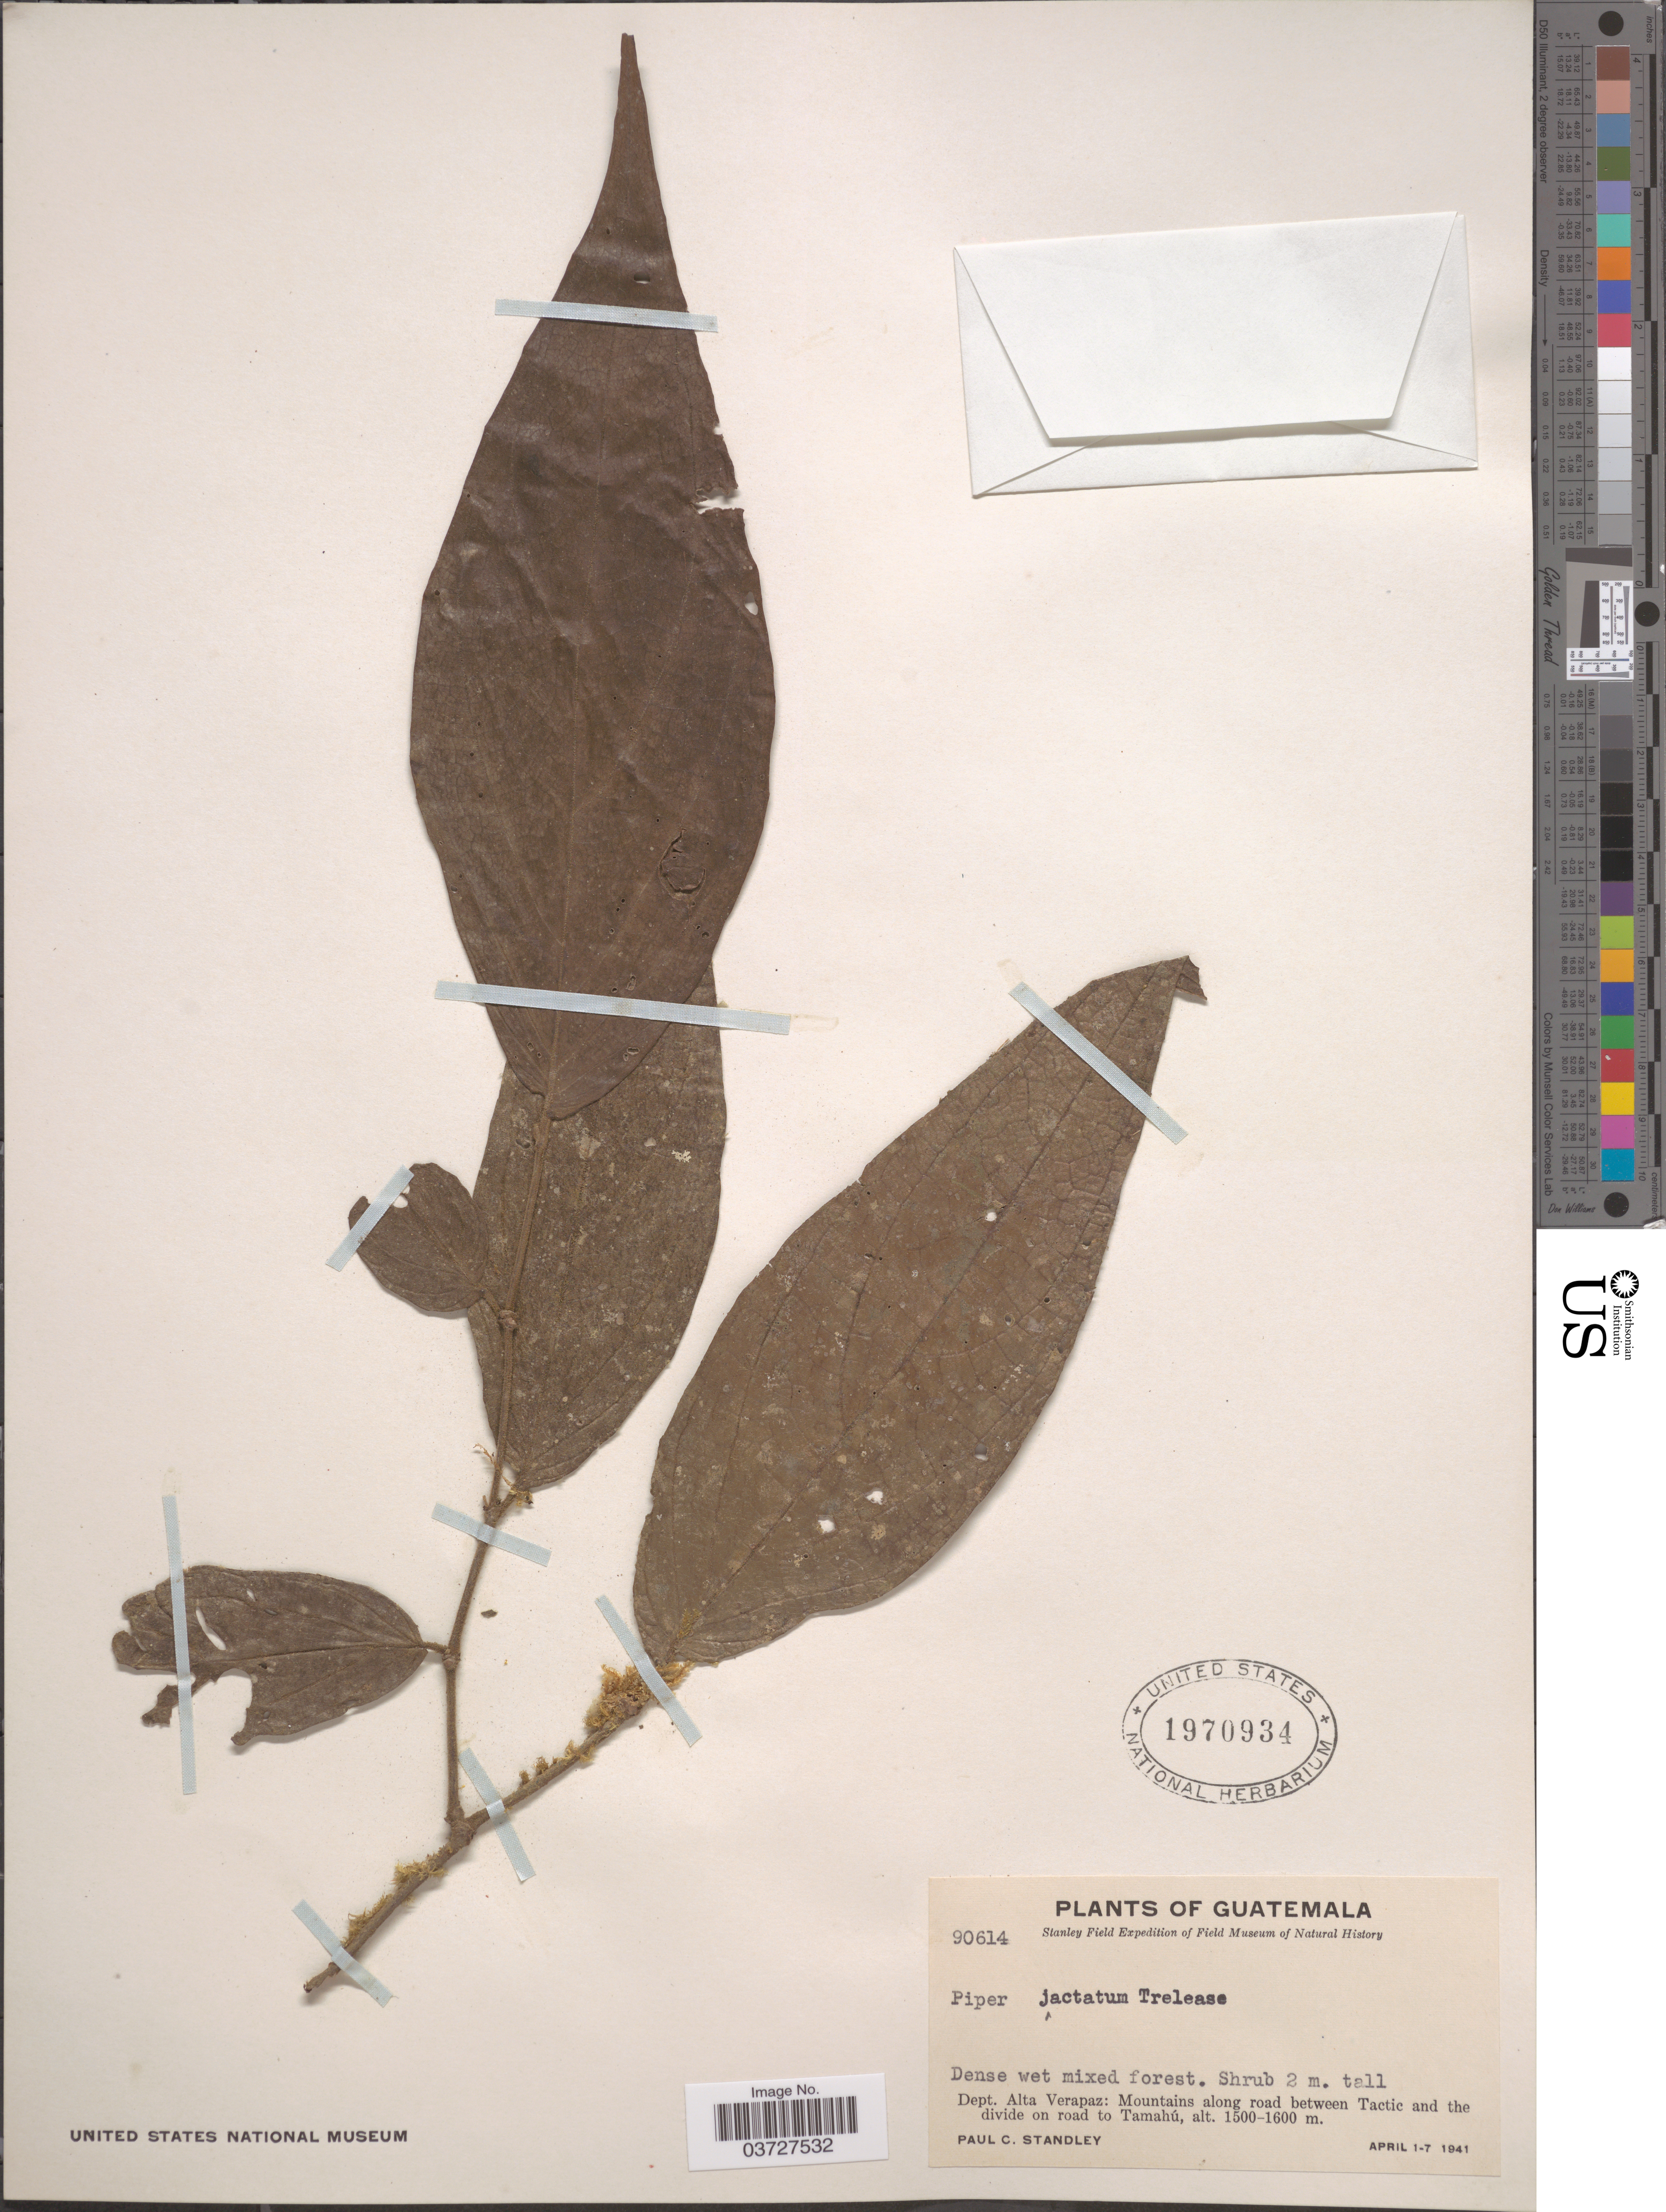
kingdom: Plantae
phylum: Tracheophyta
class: Magnoliopsida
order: Piperales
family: Piperaceae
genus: Piper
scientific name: Piper jactatum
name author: Trel. & Standl.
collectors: P. C. Standley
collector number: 90614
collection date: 1941-04-01/1941-04-07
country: Guatemala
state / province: Alta Verapaz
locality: Dept. Alta Verapaz: Mountains along road between Tactic and the divide on road to Tamahú.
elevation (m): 1500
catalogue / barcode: US 1970934